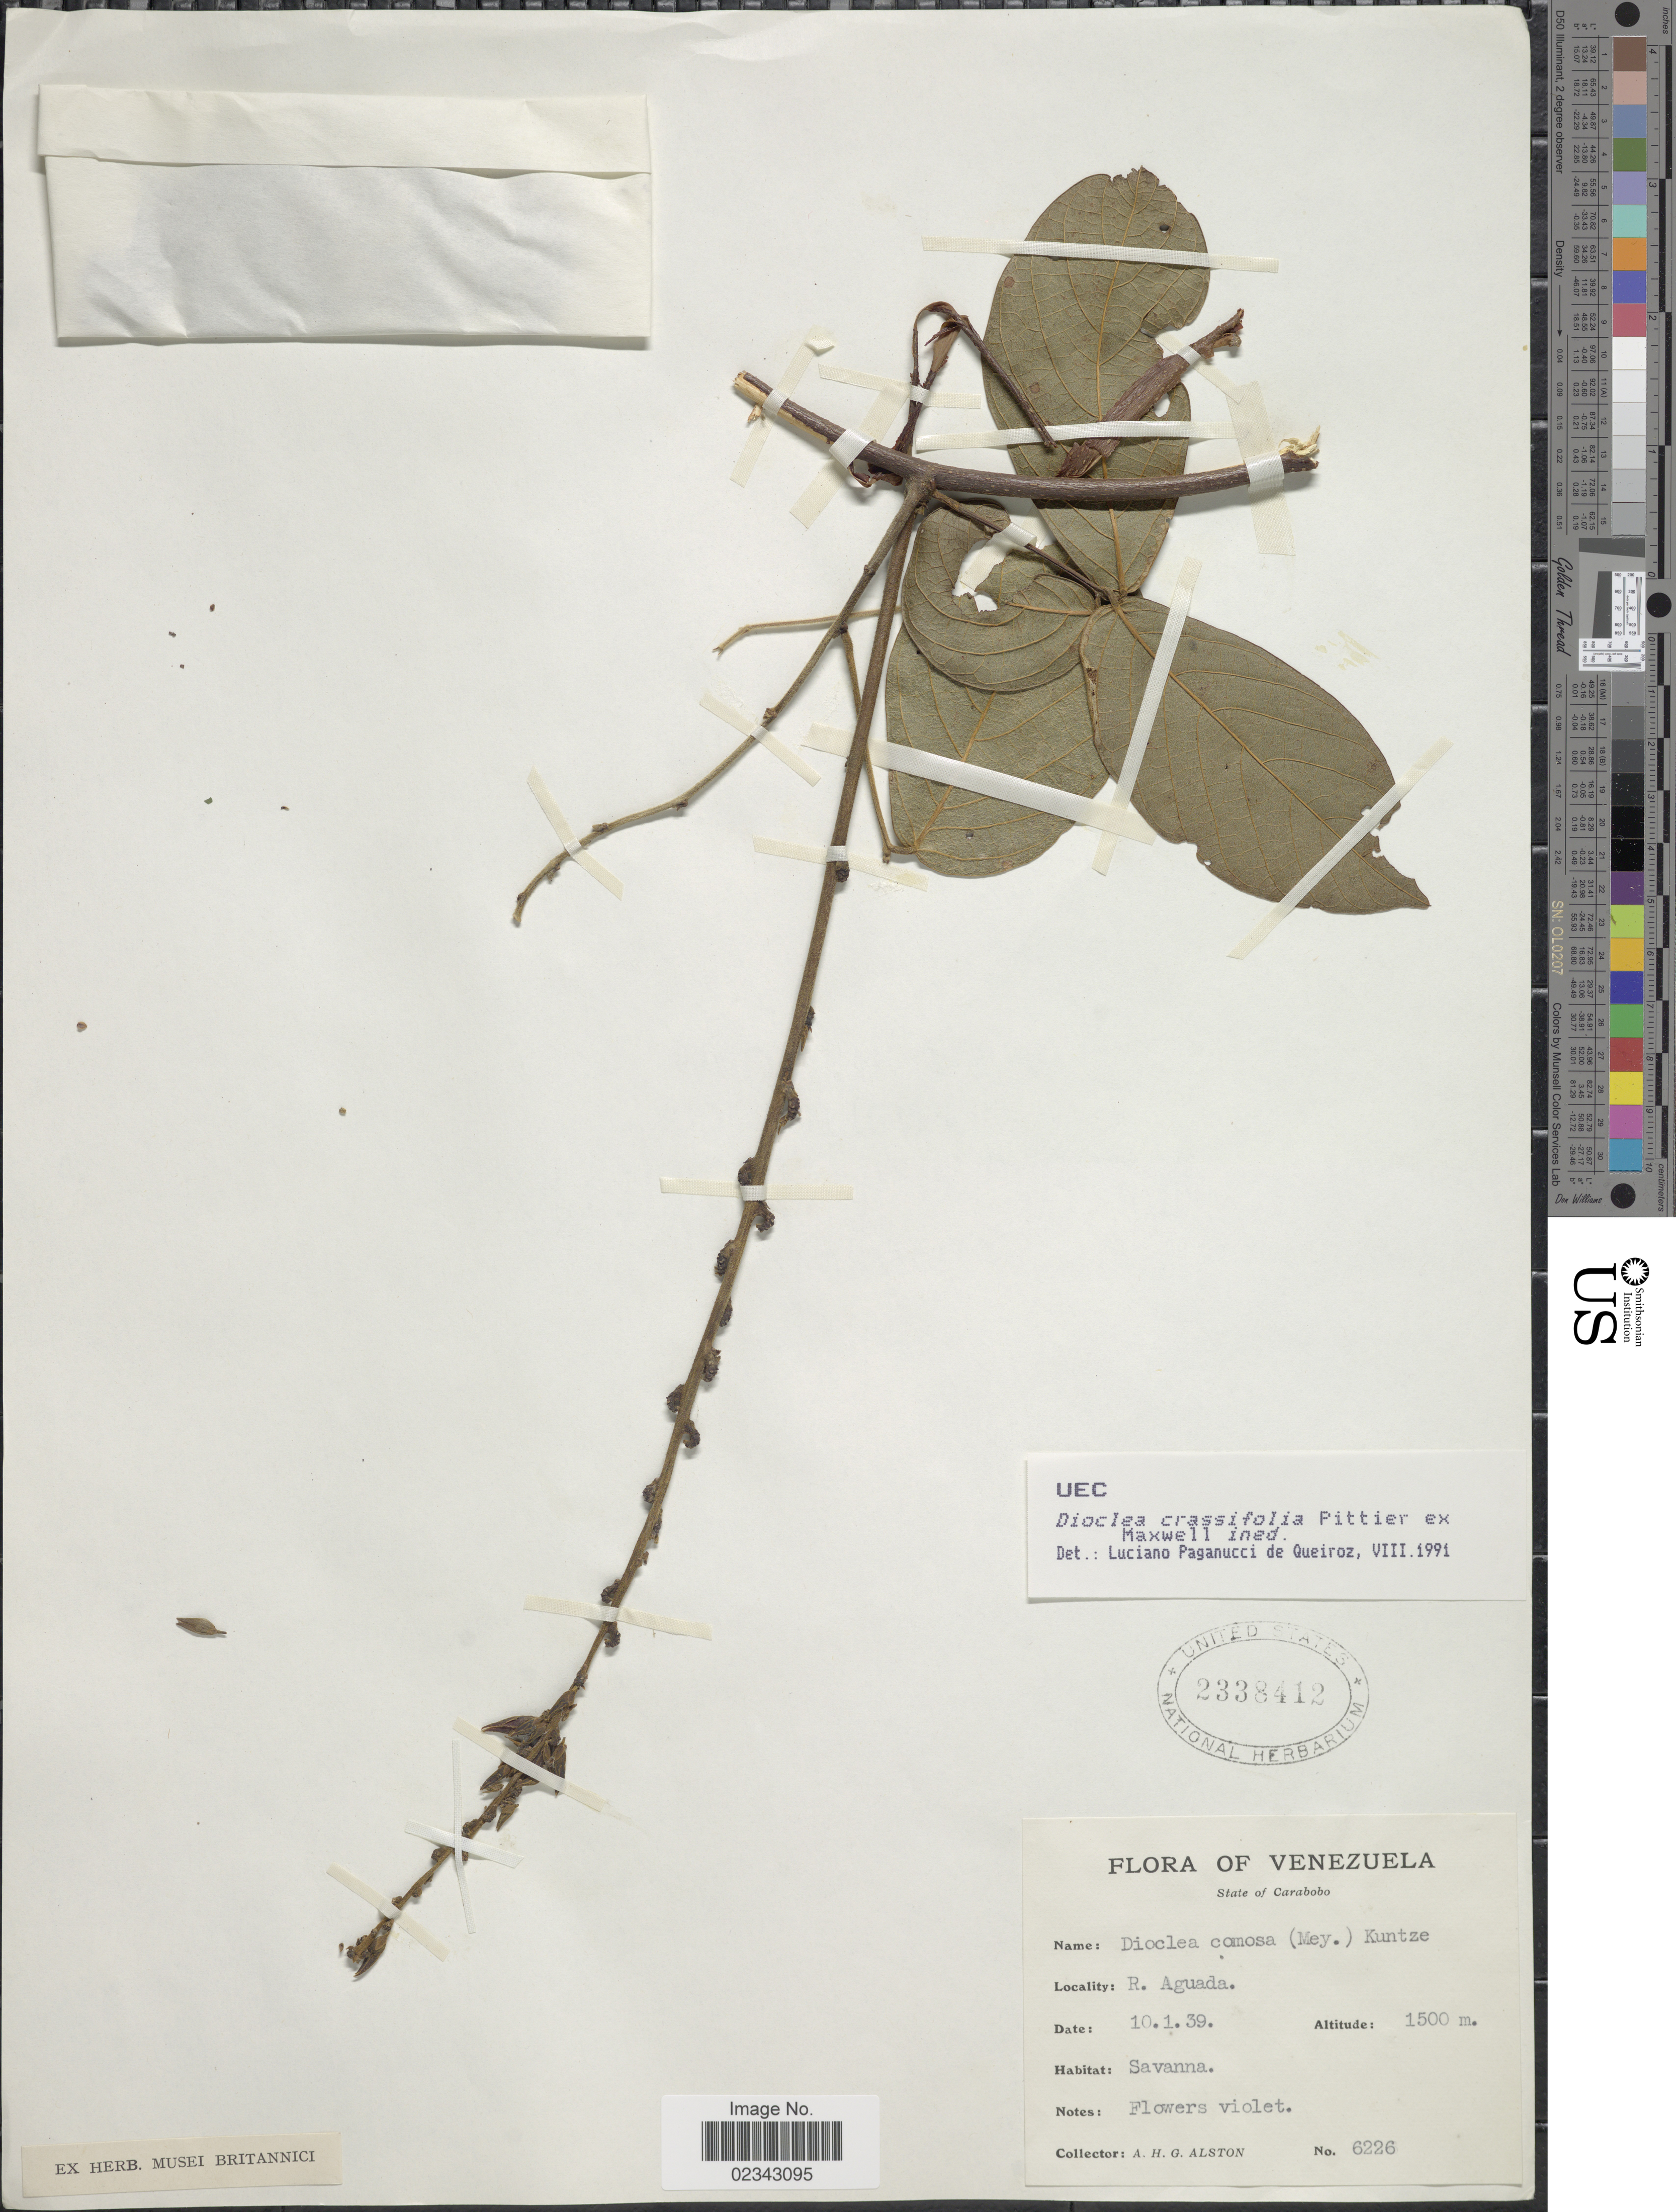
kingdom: Plantae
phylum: Tracheophyta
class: Magnoliopsida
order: Fabales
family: Fabaceae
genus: Dioclea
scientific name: Dioclea crassifolia Pittier, nom. inval.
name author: Pittier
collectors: A. H. Alston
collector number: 6226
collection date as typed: Transcribed d/m/y: 10/1/39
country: Venezuela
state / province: Carabobo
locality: R. Aguada, Savanna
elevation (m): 1500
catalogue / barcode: US 2338412